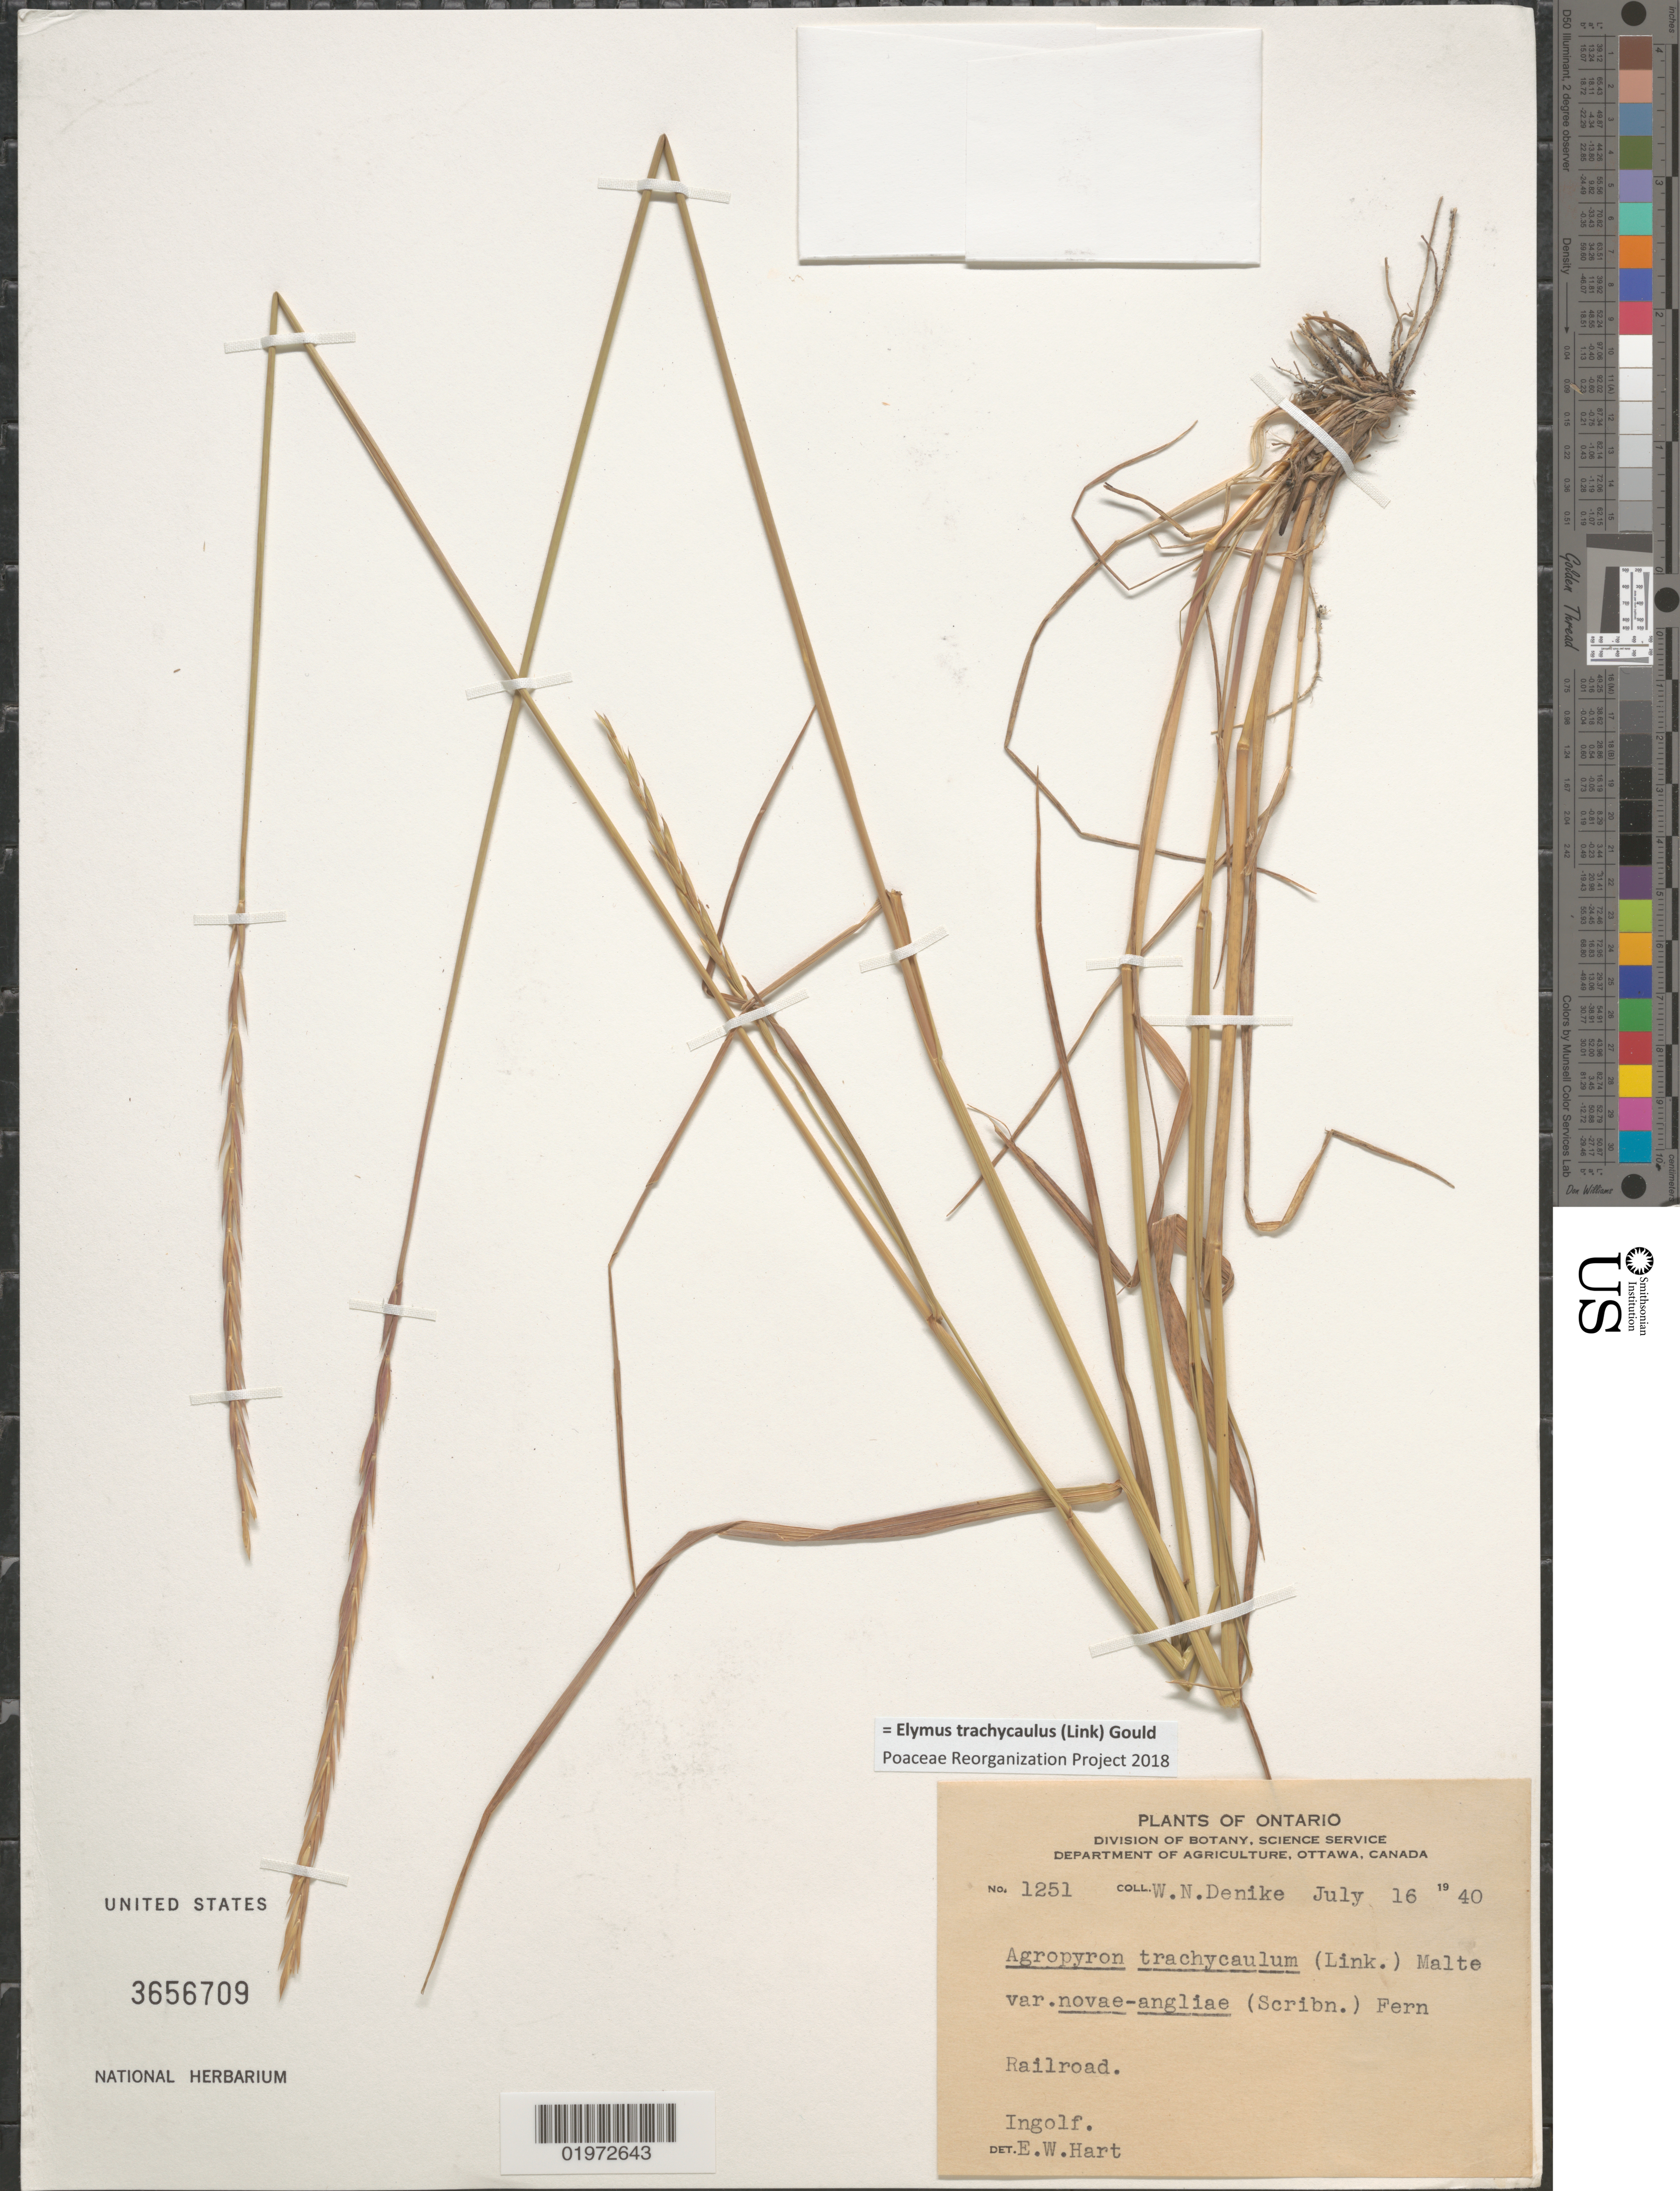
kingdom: Plantae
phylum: Tracheophyta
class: Liliopsida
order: Poales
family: Poaceae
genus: Elymus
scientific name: Elymus trachycaulus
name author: (Link) Gould ex Shinners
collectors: W. Denike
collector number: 1251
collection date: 1940-07-16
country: Canada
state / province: Ontario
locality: Railroad. Ingolf.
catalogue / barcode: US 3656709